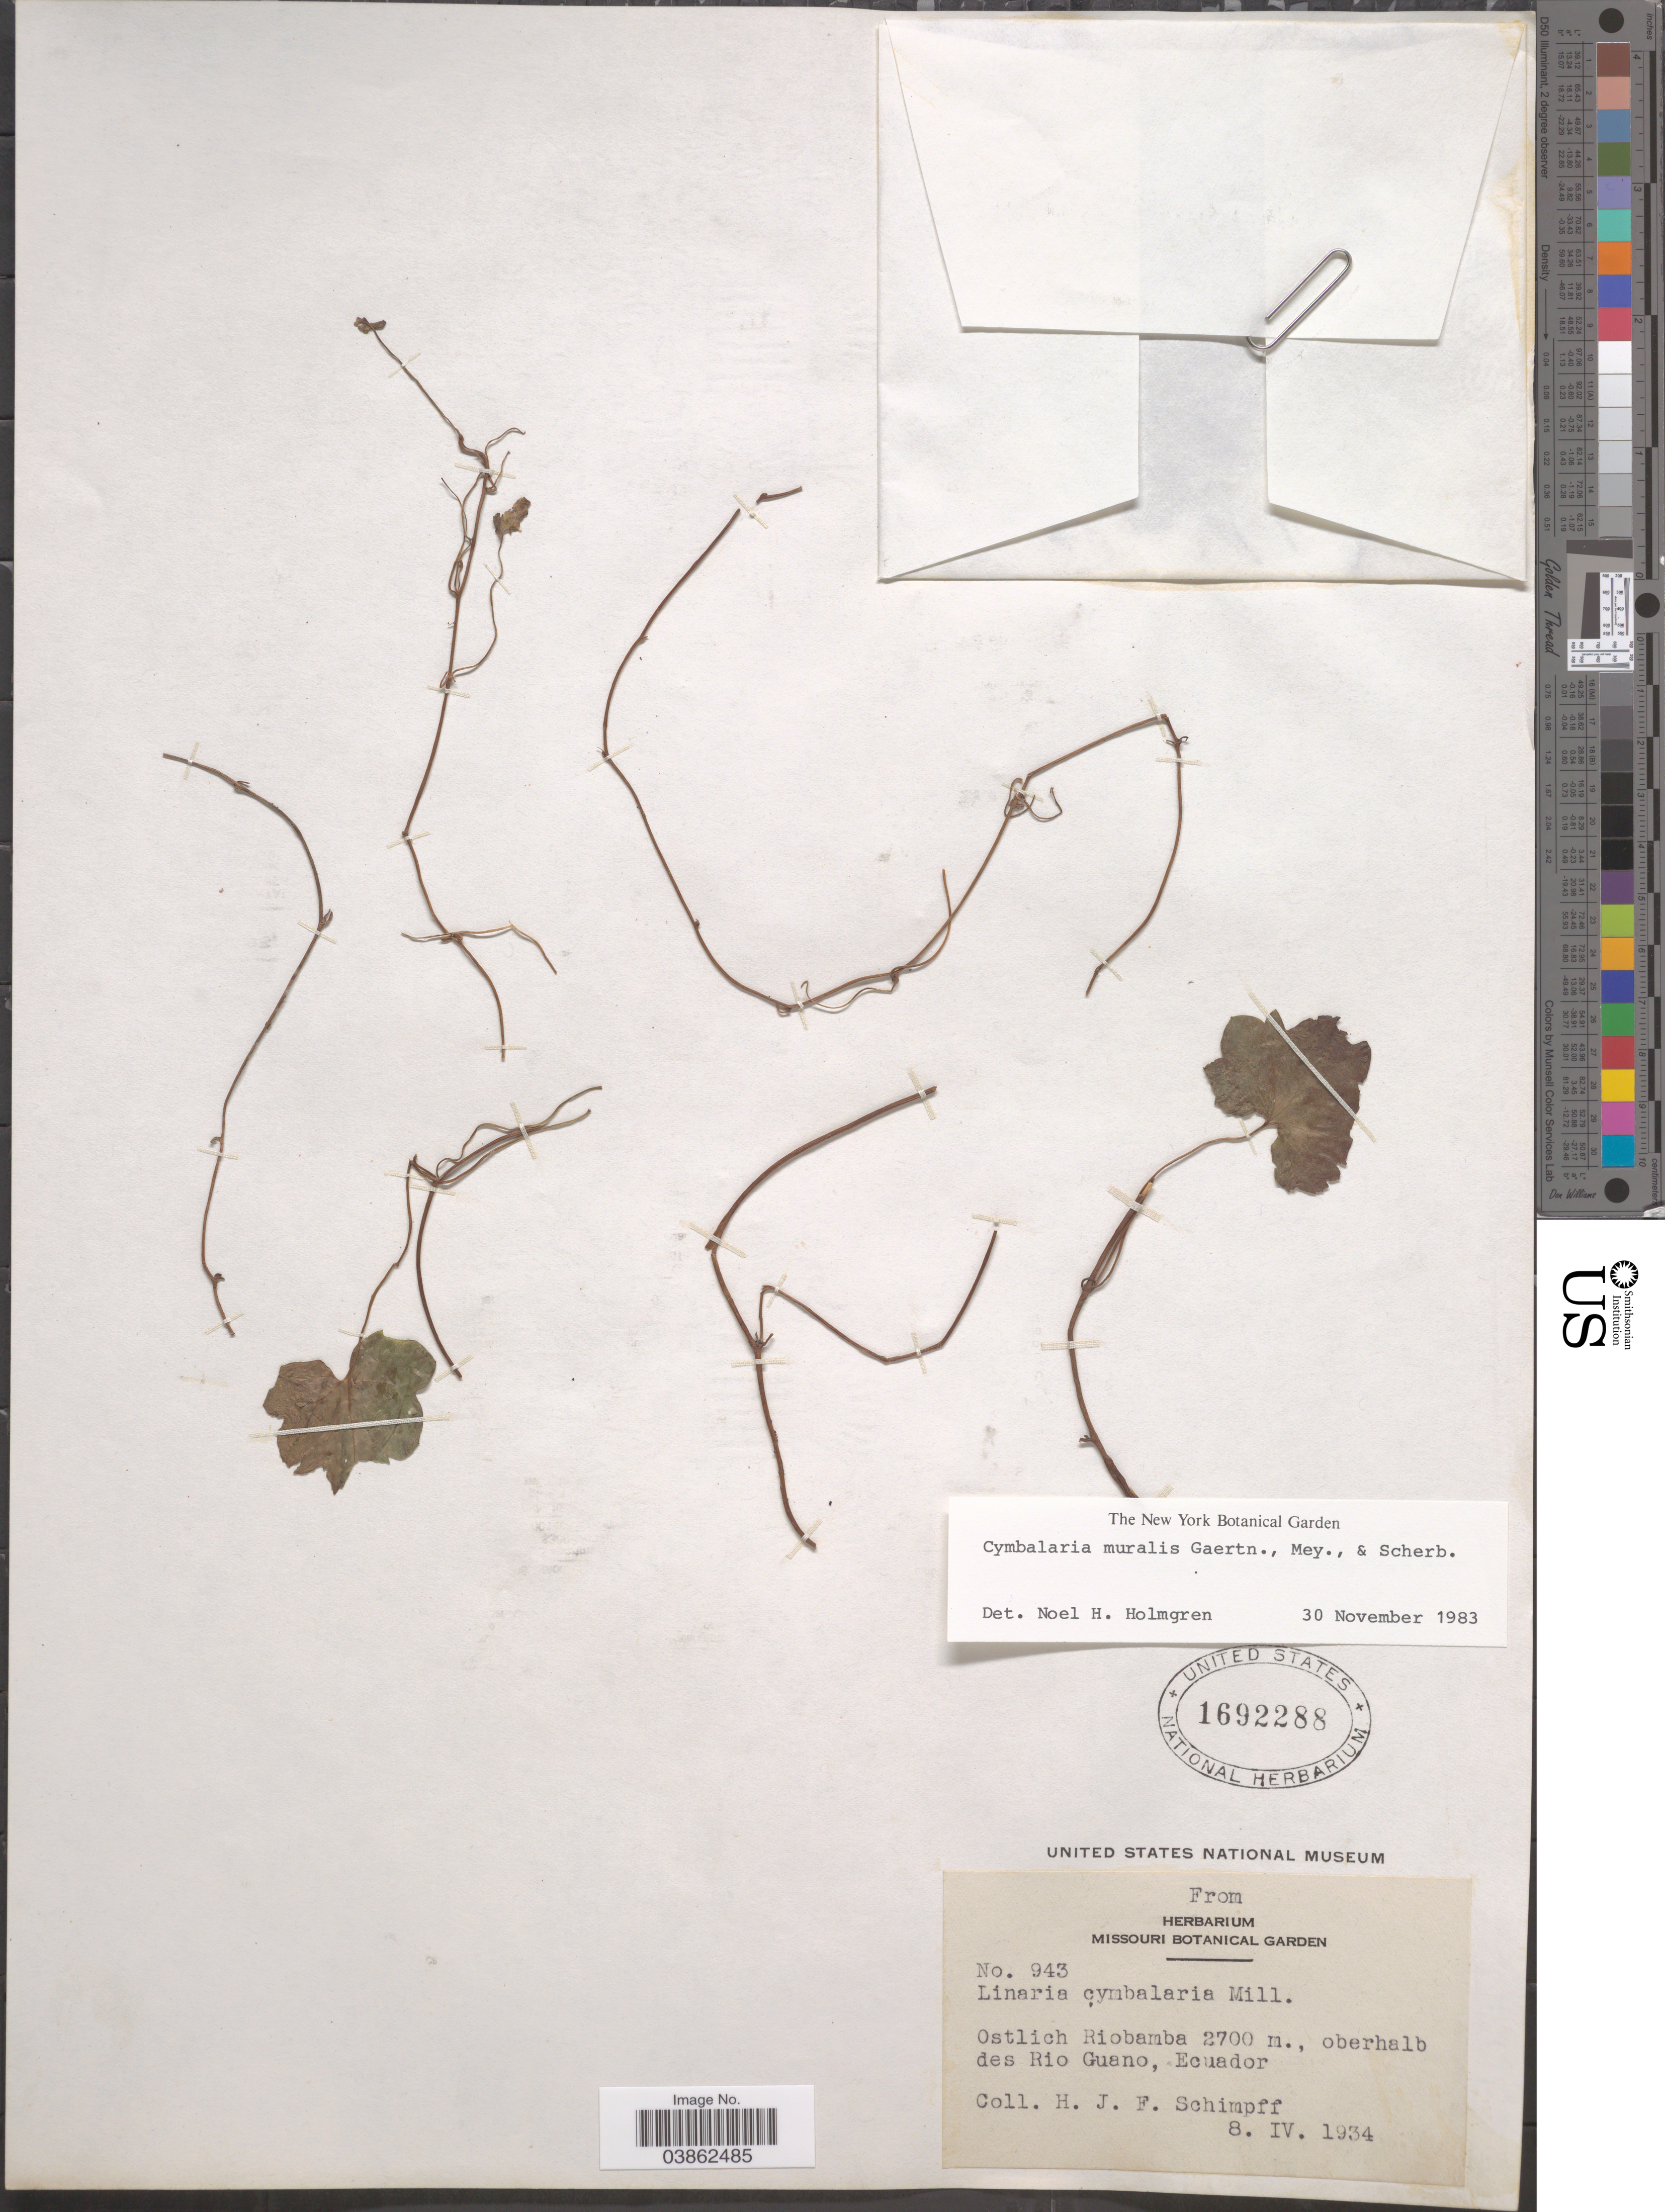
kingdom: Plantae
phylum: Tracheophyta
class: Magnoliopsida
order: Lamiales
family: Plantaginaceae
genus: Cymbalaria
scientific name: Cymbalaria muralis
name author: Gaertn. et al.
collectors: H. Schimpff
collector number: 943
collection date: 1934-04-08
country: Ecuador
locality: Ostlich Riobamba, oberhalb des Rio Guano.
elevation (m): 2700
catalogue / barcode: US 1692288